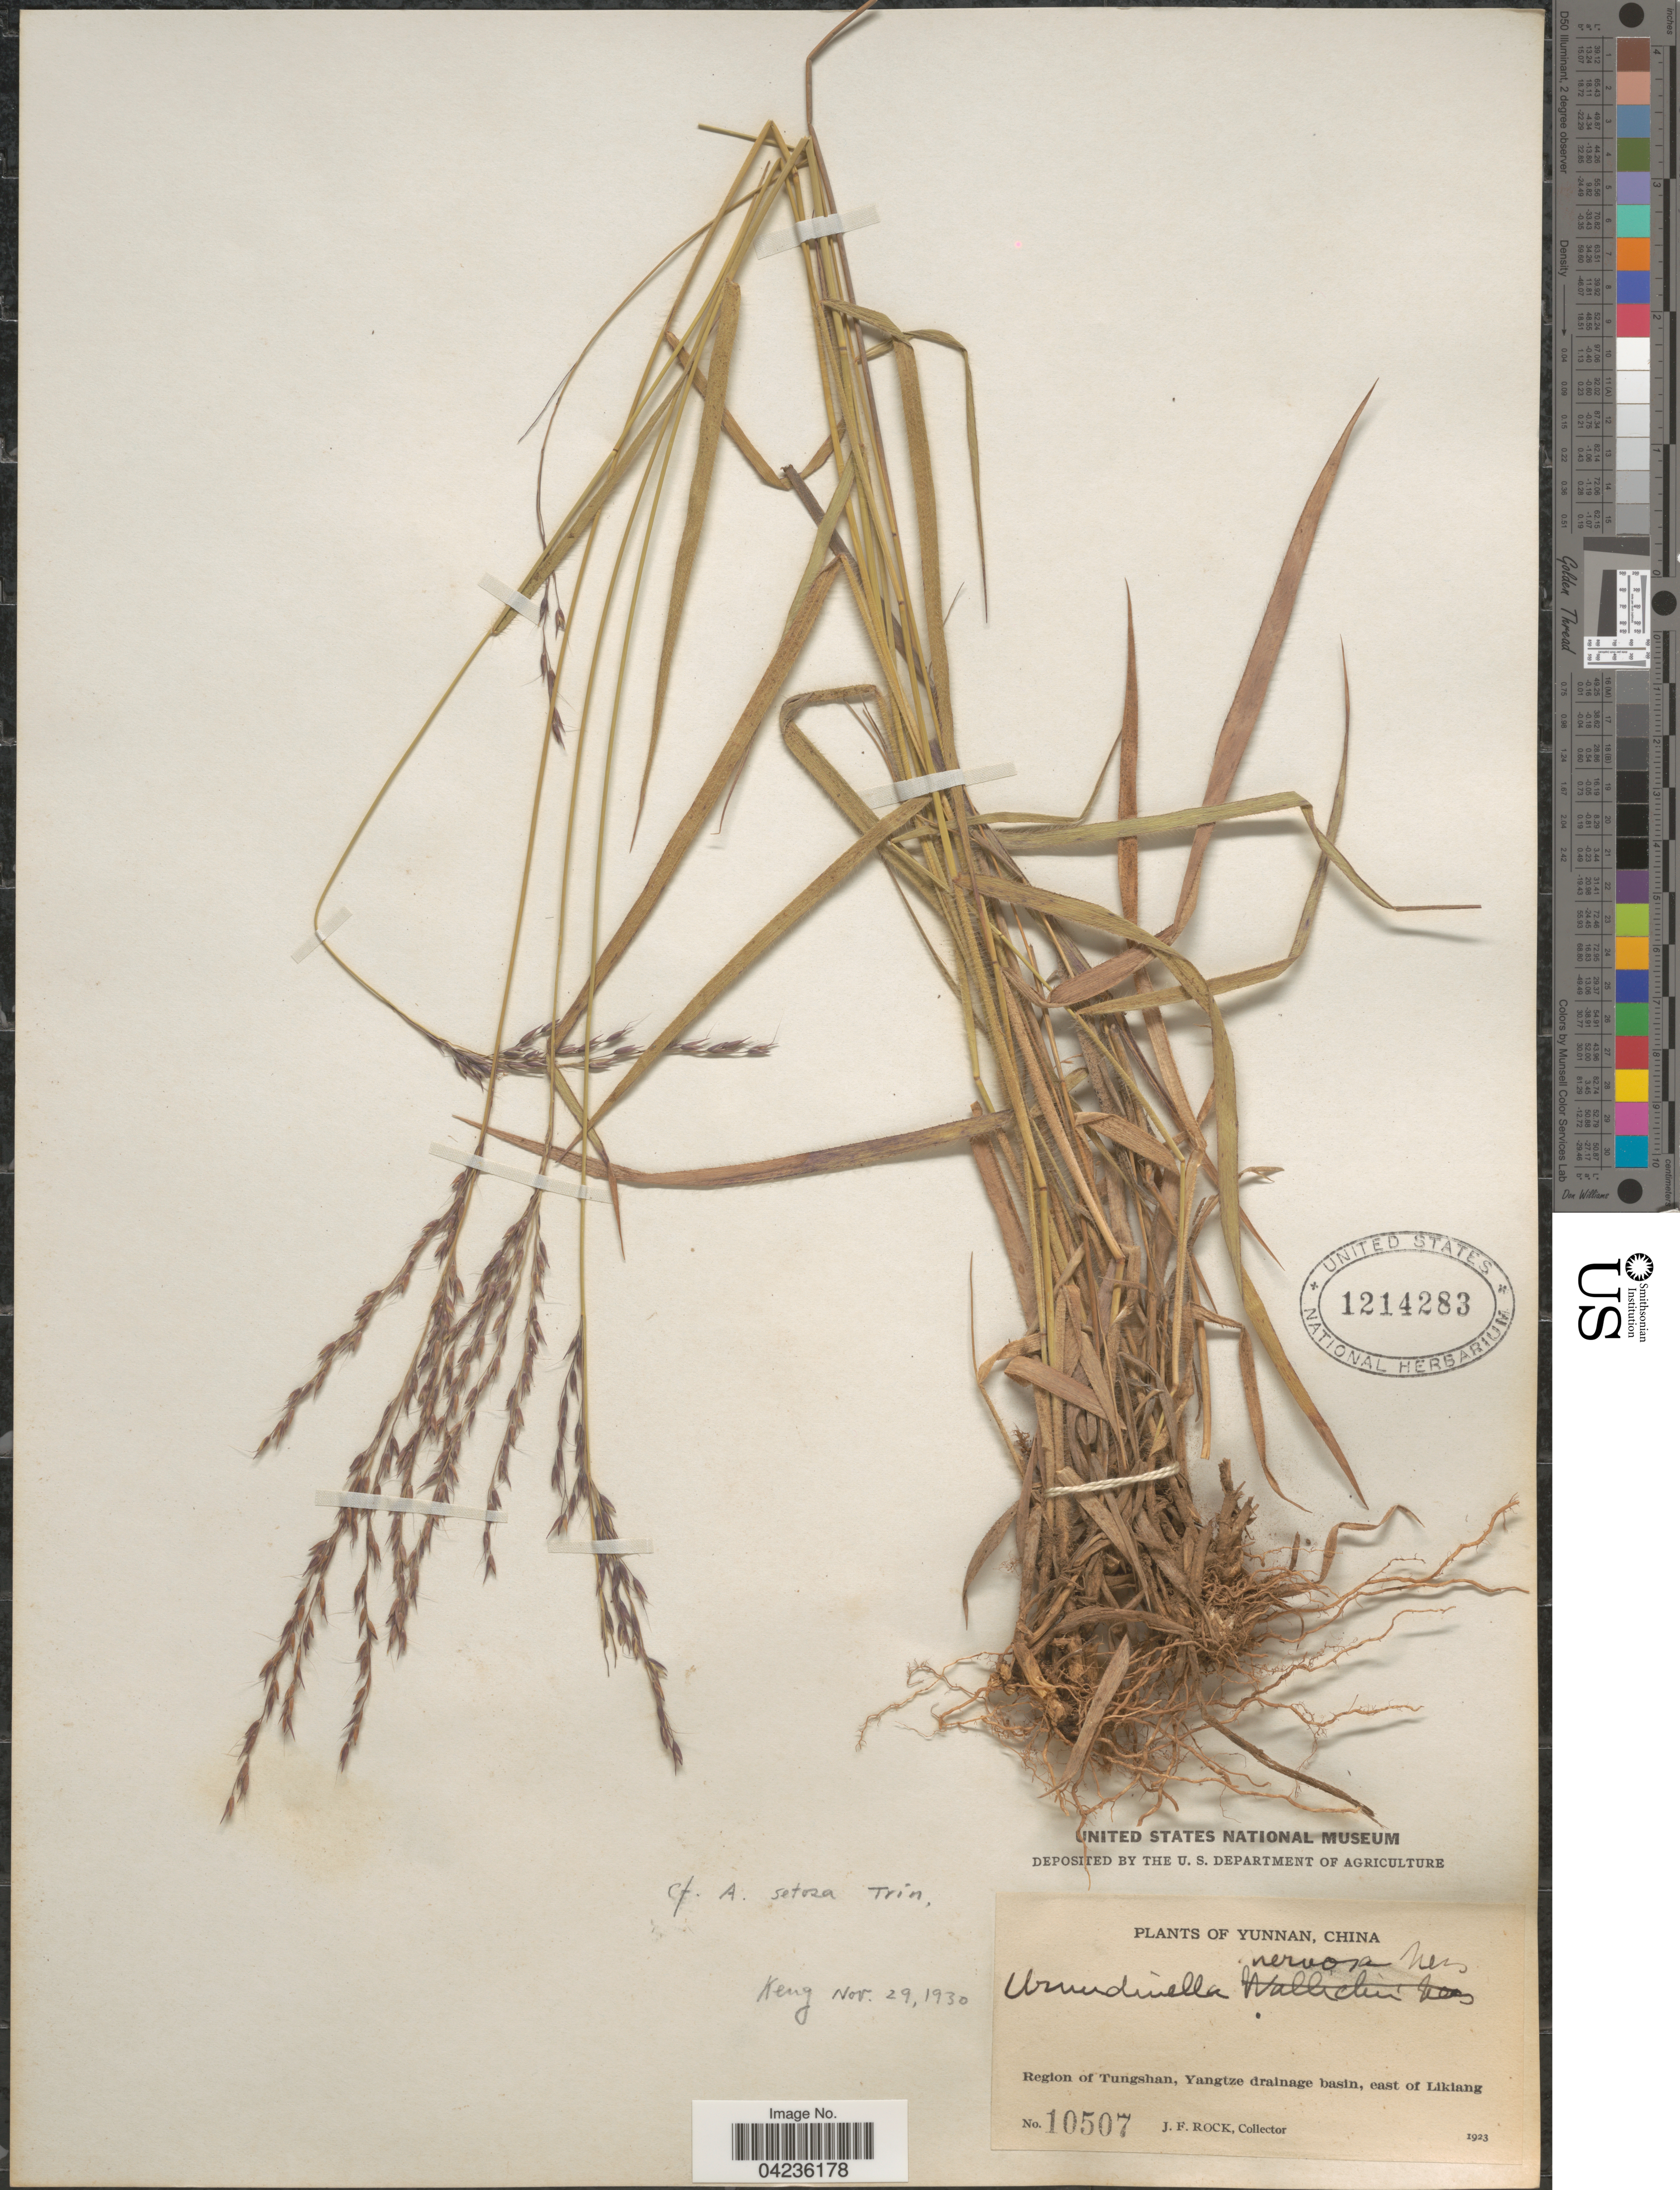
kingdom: Plantae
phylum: Tracheophyta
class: Liliopsida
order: Poales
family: Poaceae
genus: Arundinella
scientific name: Arundinella setosa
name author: Trin.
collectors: J. Rock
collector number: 10507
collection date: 1923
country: China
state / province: Yunnan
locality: Region of Tungshan, Yangtze drainage basin, east of Likiang.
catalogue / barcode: US 1214283